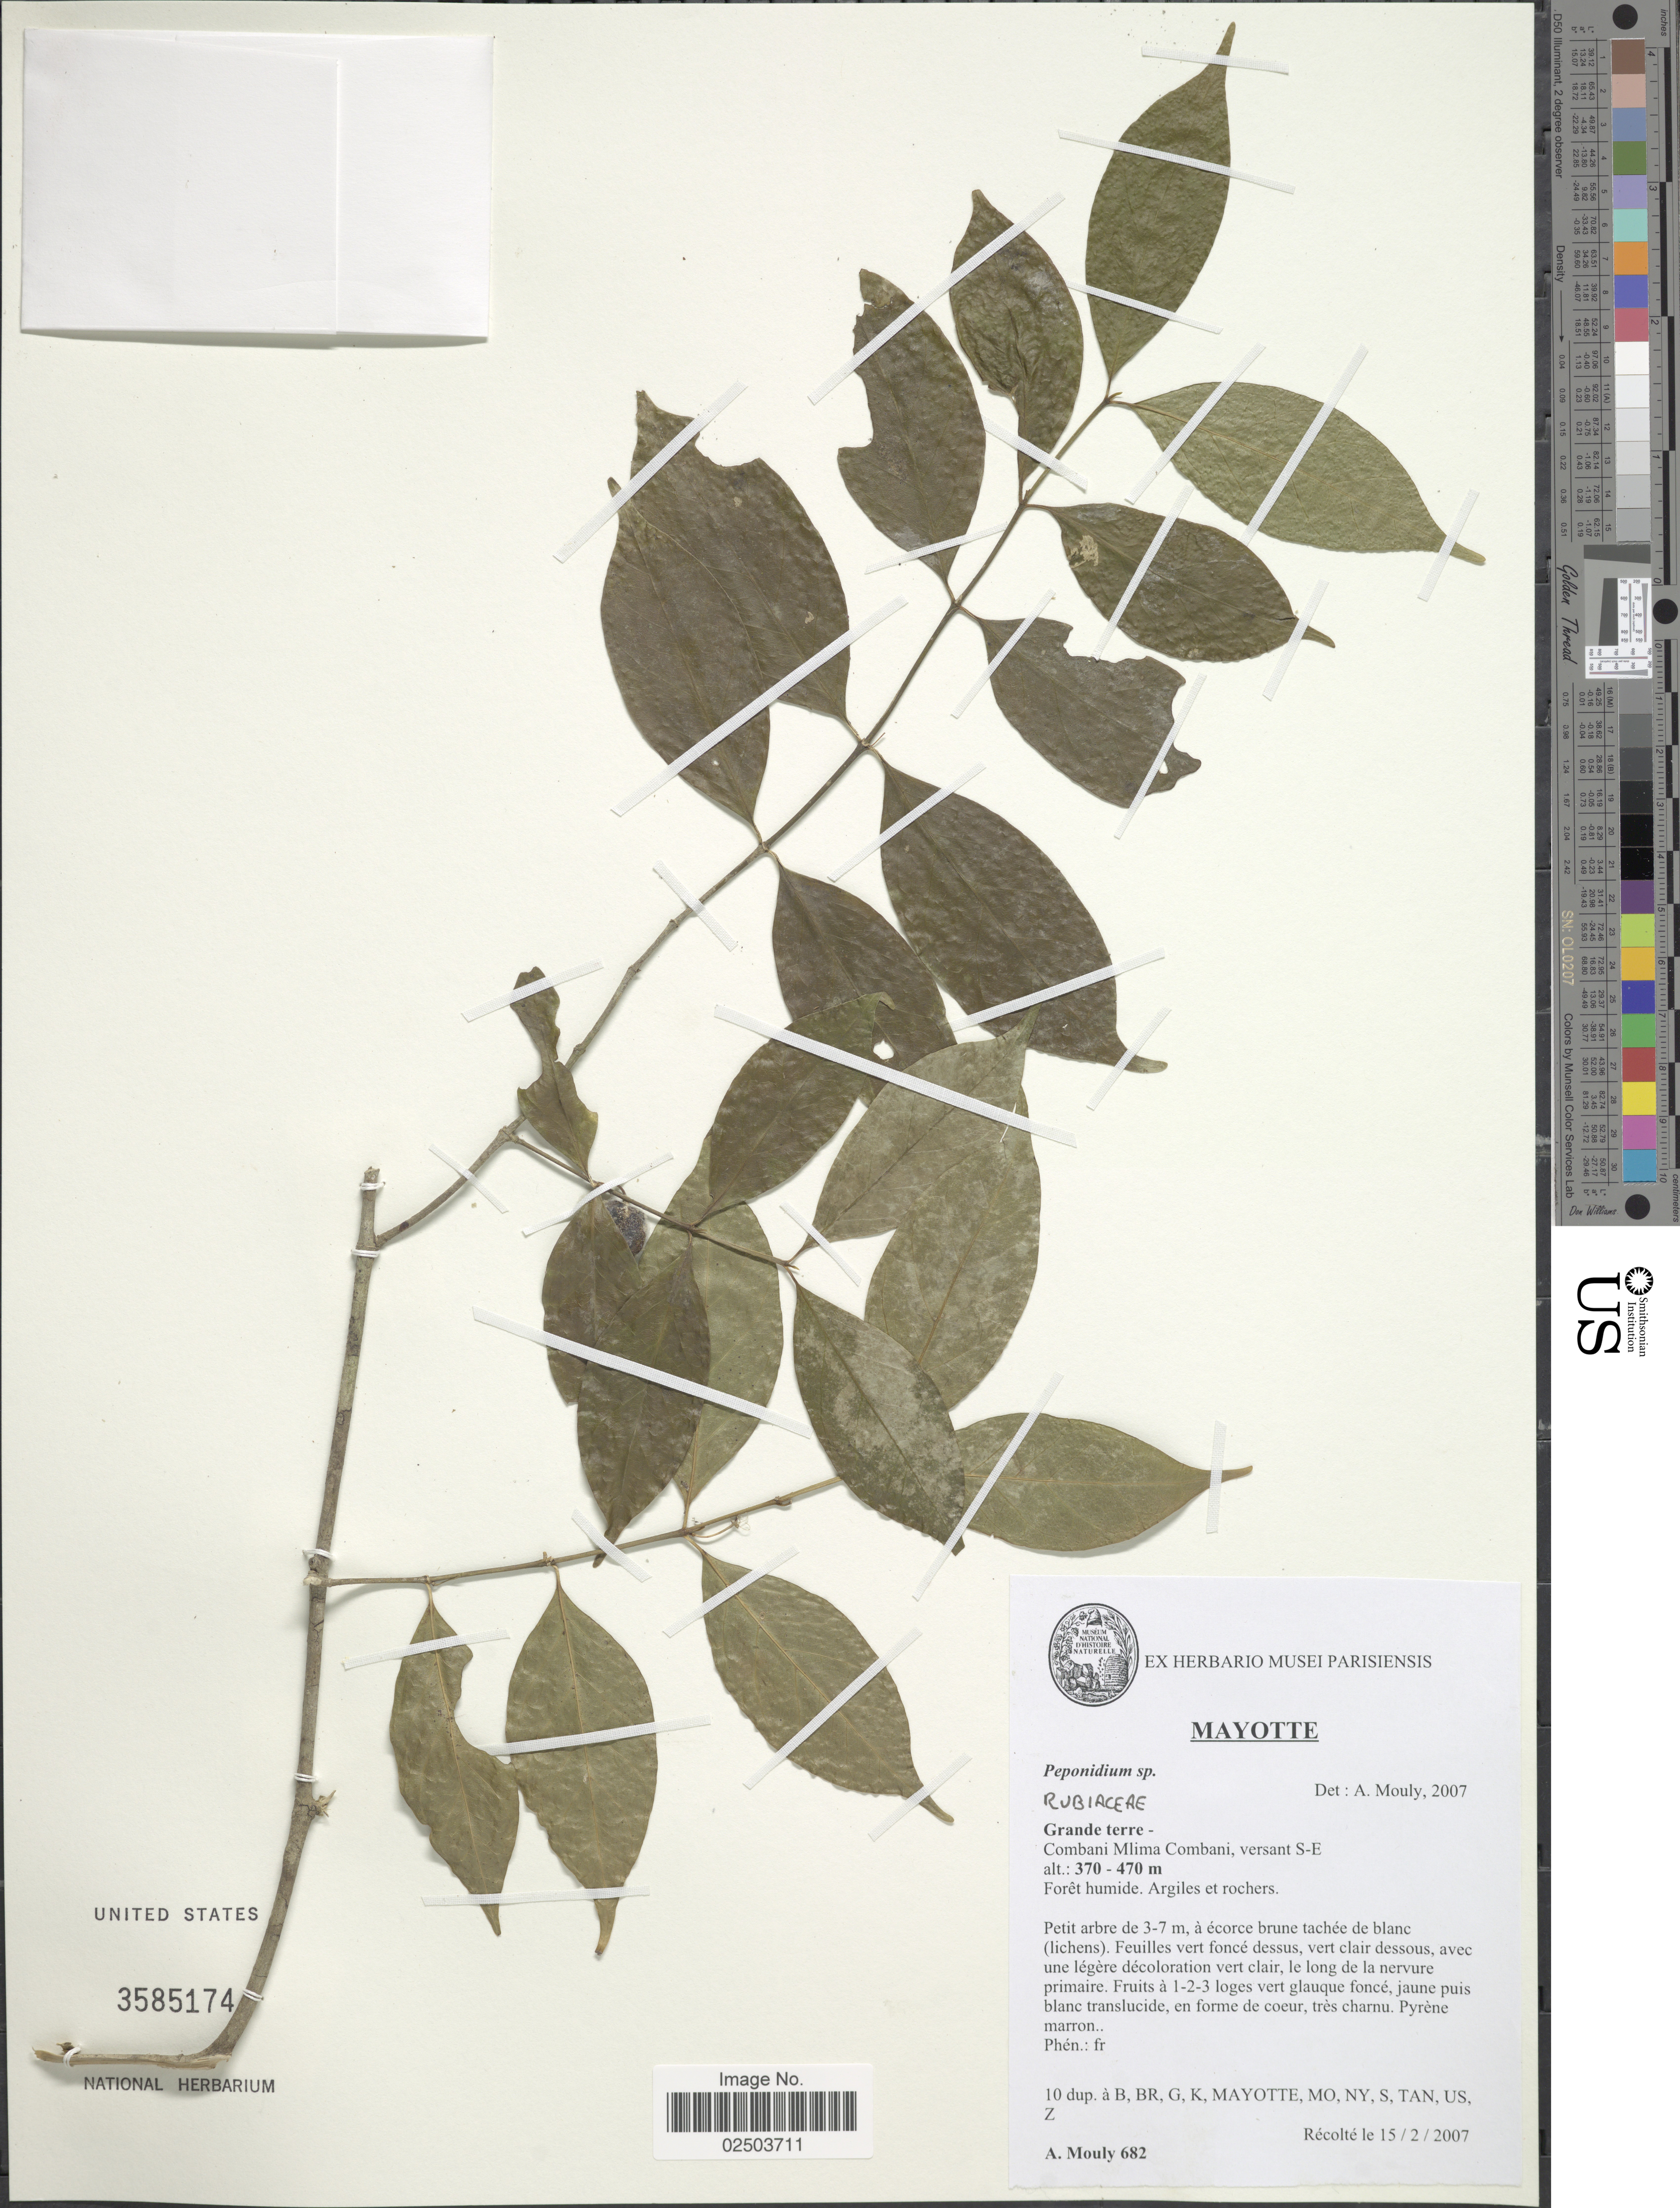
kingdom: Plantae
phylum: Tracheophyta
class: Magnoliopsida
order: Gentianales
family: Rubiaceae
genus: Peponidium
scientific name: Peponidium sp.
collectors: A. Mouly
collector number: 682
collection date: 2007-02-15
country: Comoros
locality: Mayotte. Grande terre- Combani Mlima Combani, versant S-E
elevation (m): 370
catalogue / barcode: US 3585174